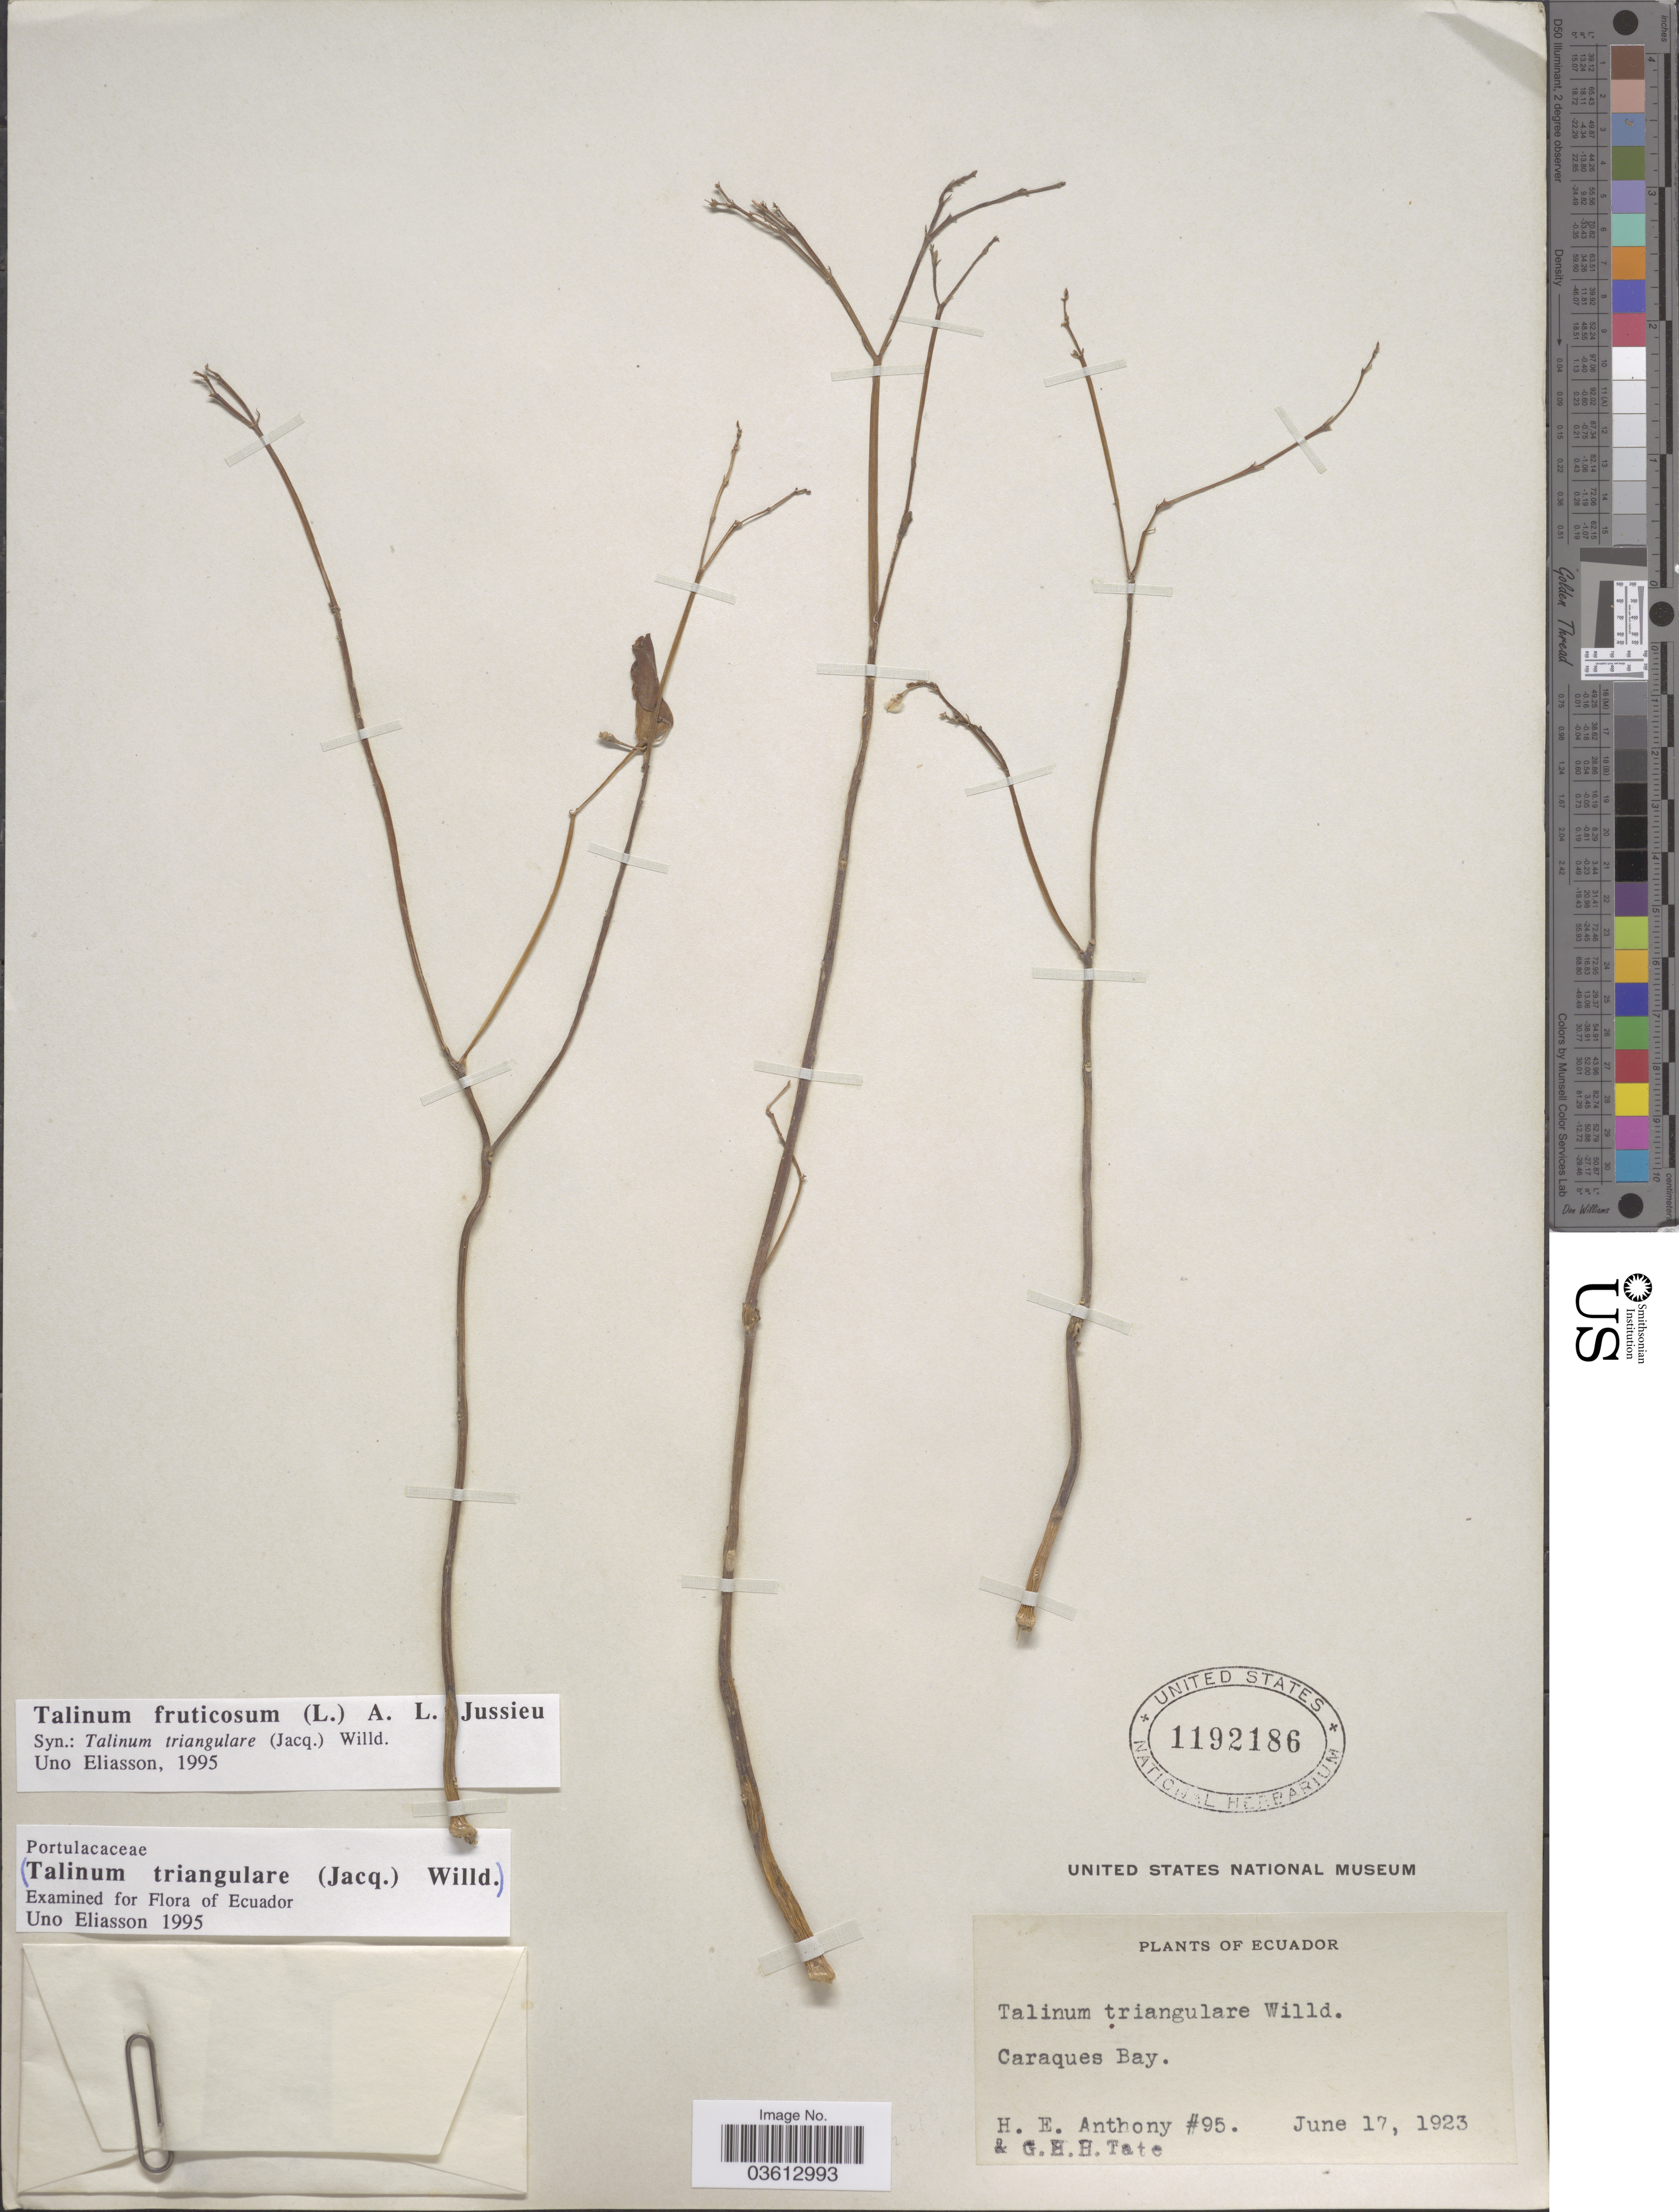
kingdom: Plantae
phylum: Tracheophyta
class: Magnoliopsida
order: Caryophyllales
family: Talinaceae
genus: Talinum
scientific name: Talinum fruticosum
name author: (L.) Juss.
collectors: H. E. Anthony & G. H. H.Tate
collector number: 95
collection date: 1923-06-17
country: Ecuador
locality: Caraques Bay.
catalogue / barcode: US 1192186